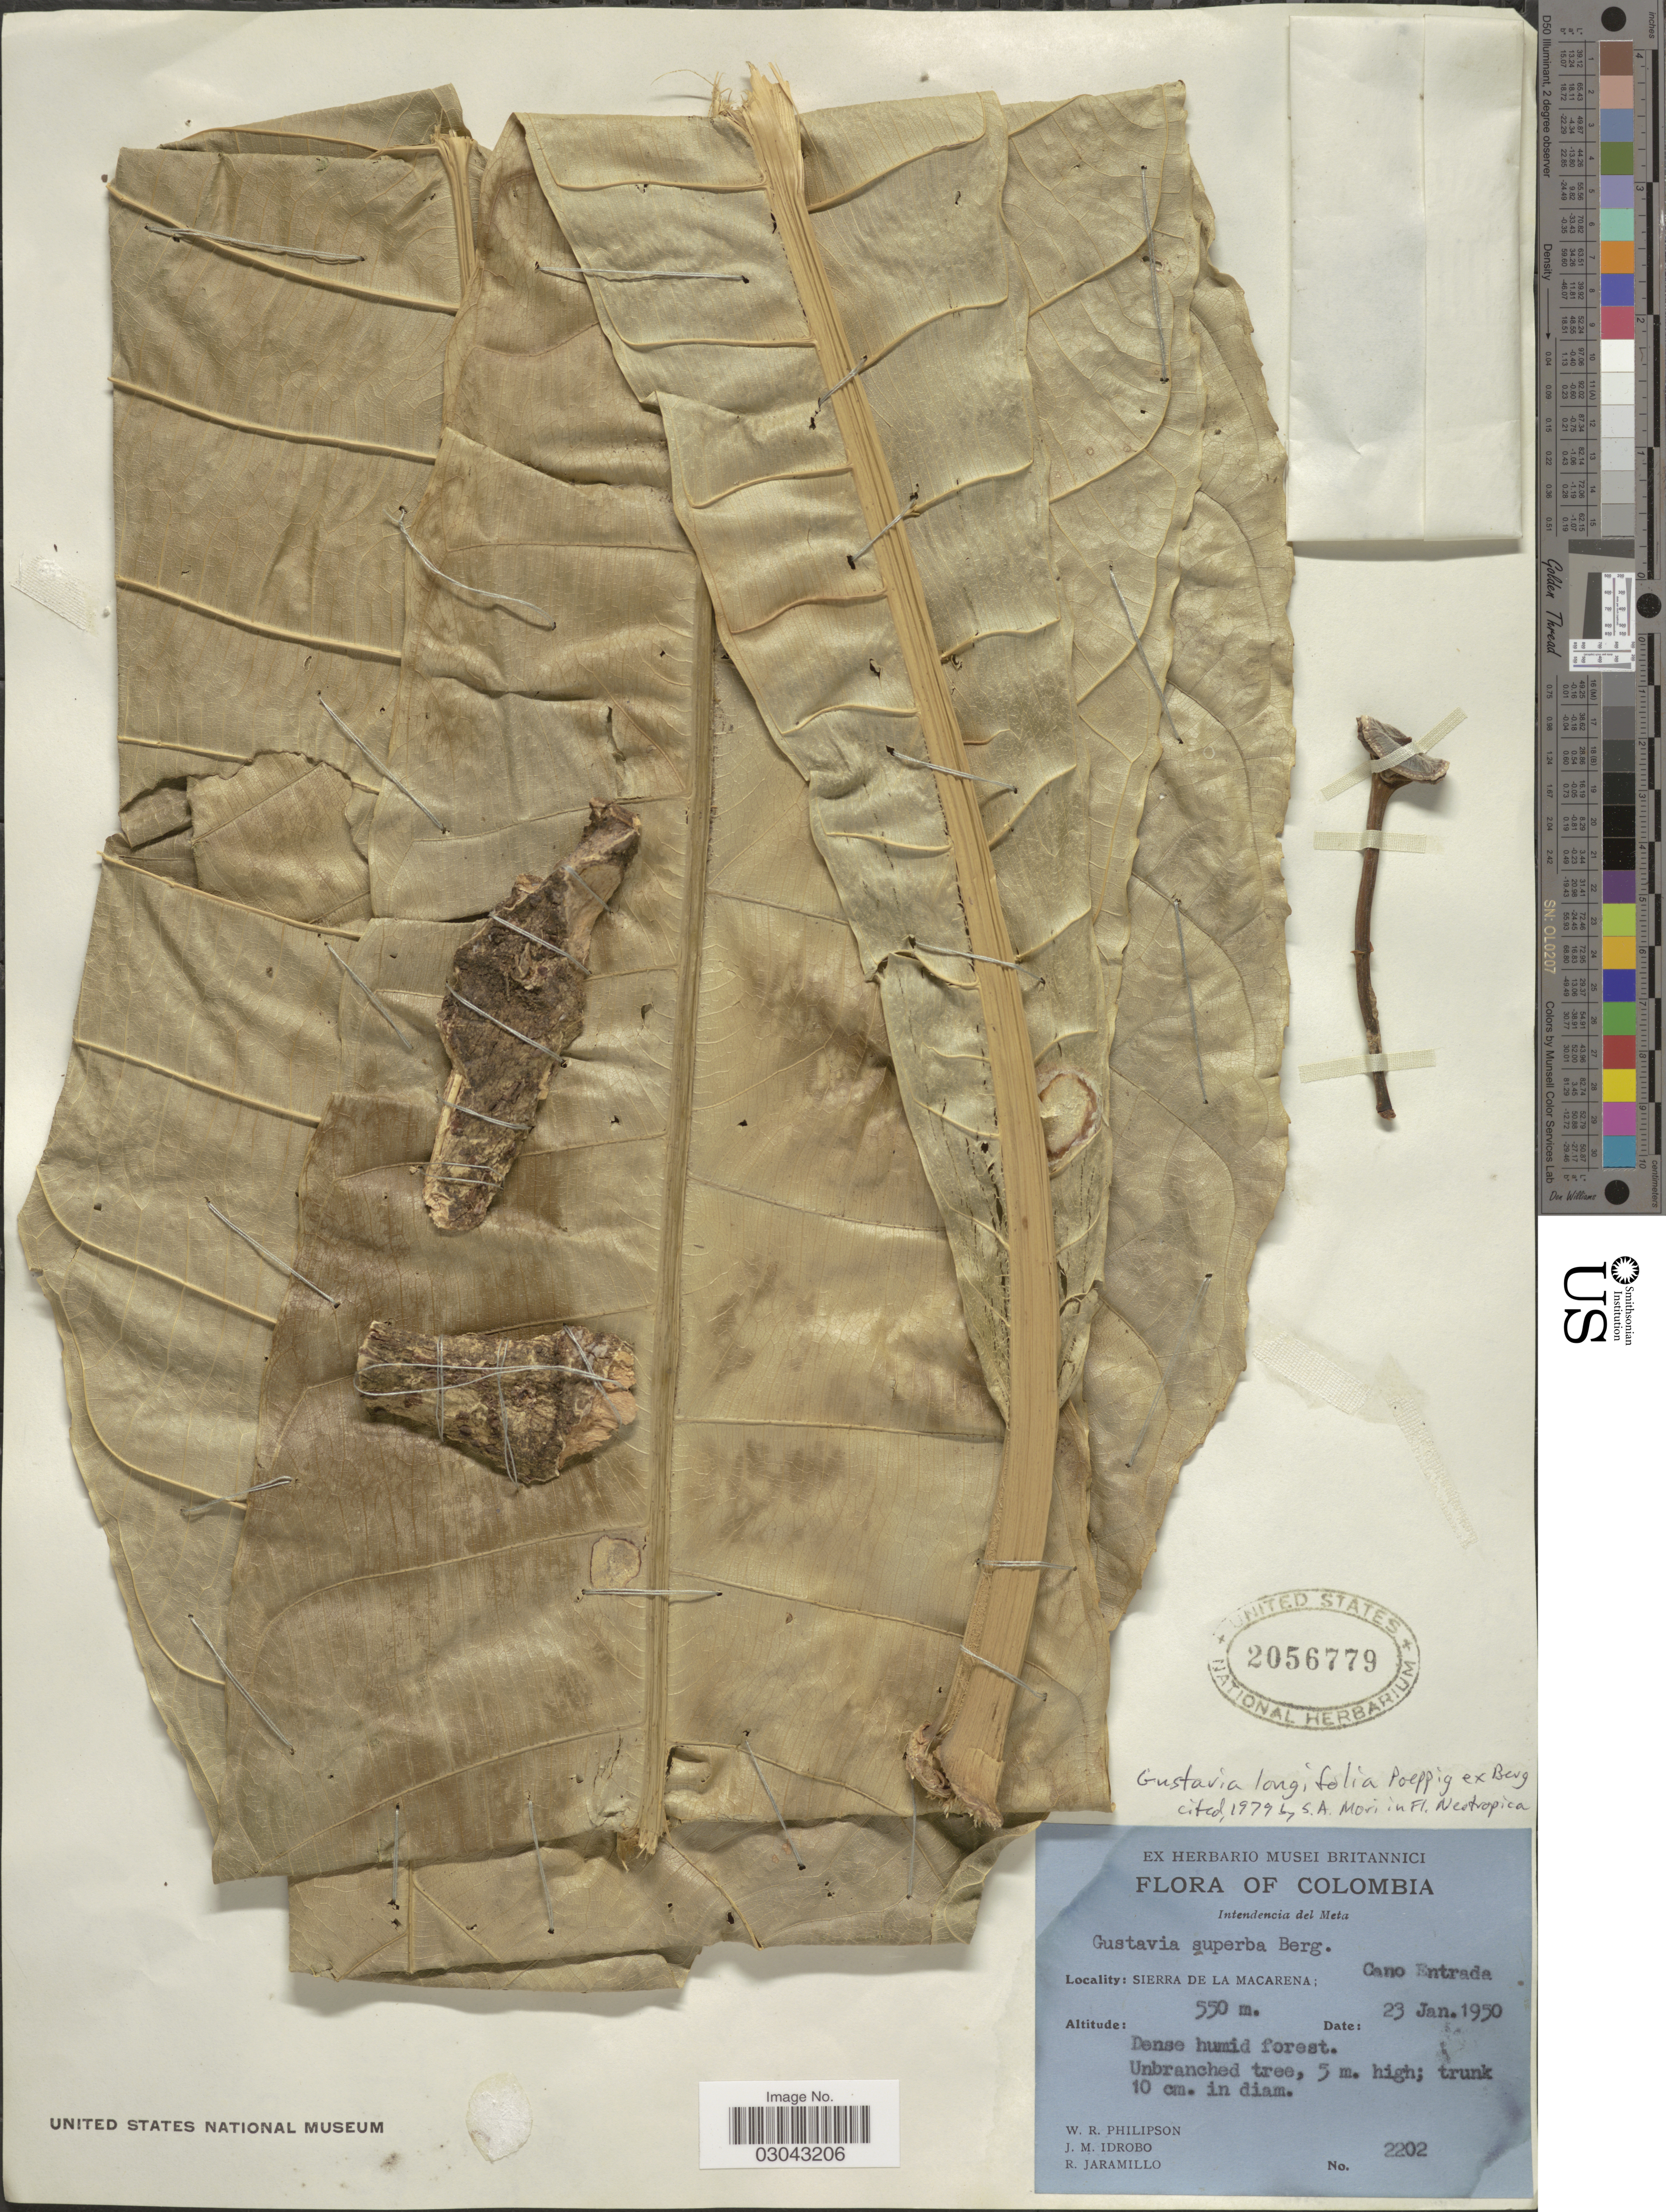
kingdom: Plantae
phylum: Tracheophyta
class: Magnoliopsida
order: Ericales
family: Lecythidaceae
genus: Gustavia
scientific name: Gustavia longifolia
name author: Poepp. ex O. Berg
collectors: W. R. Philipson, J. M. Idrobo & R. Jaramillo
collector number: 2202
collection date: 1950-01-23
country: Colombia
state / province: Meta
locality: Sierra de la Macarena: Cano Entrada. Intendencia del Meta.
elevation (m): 550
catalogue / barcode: US 2056779